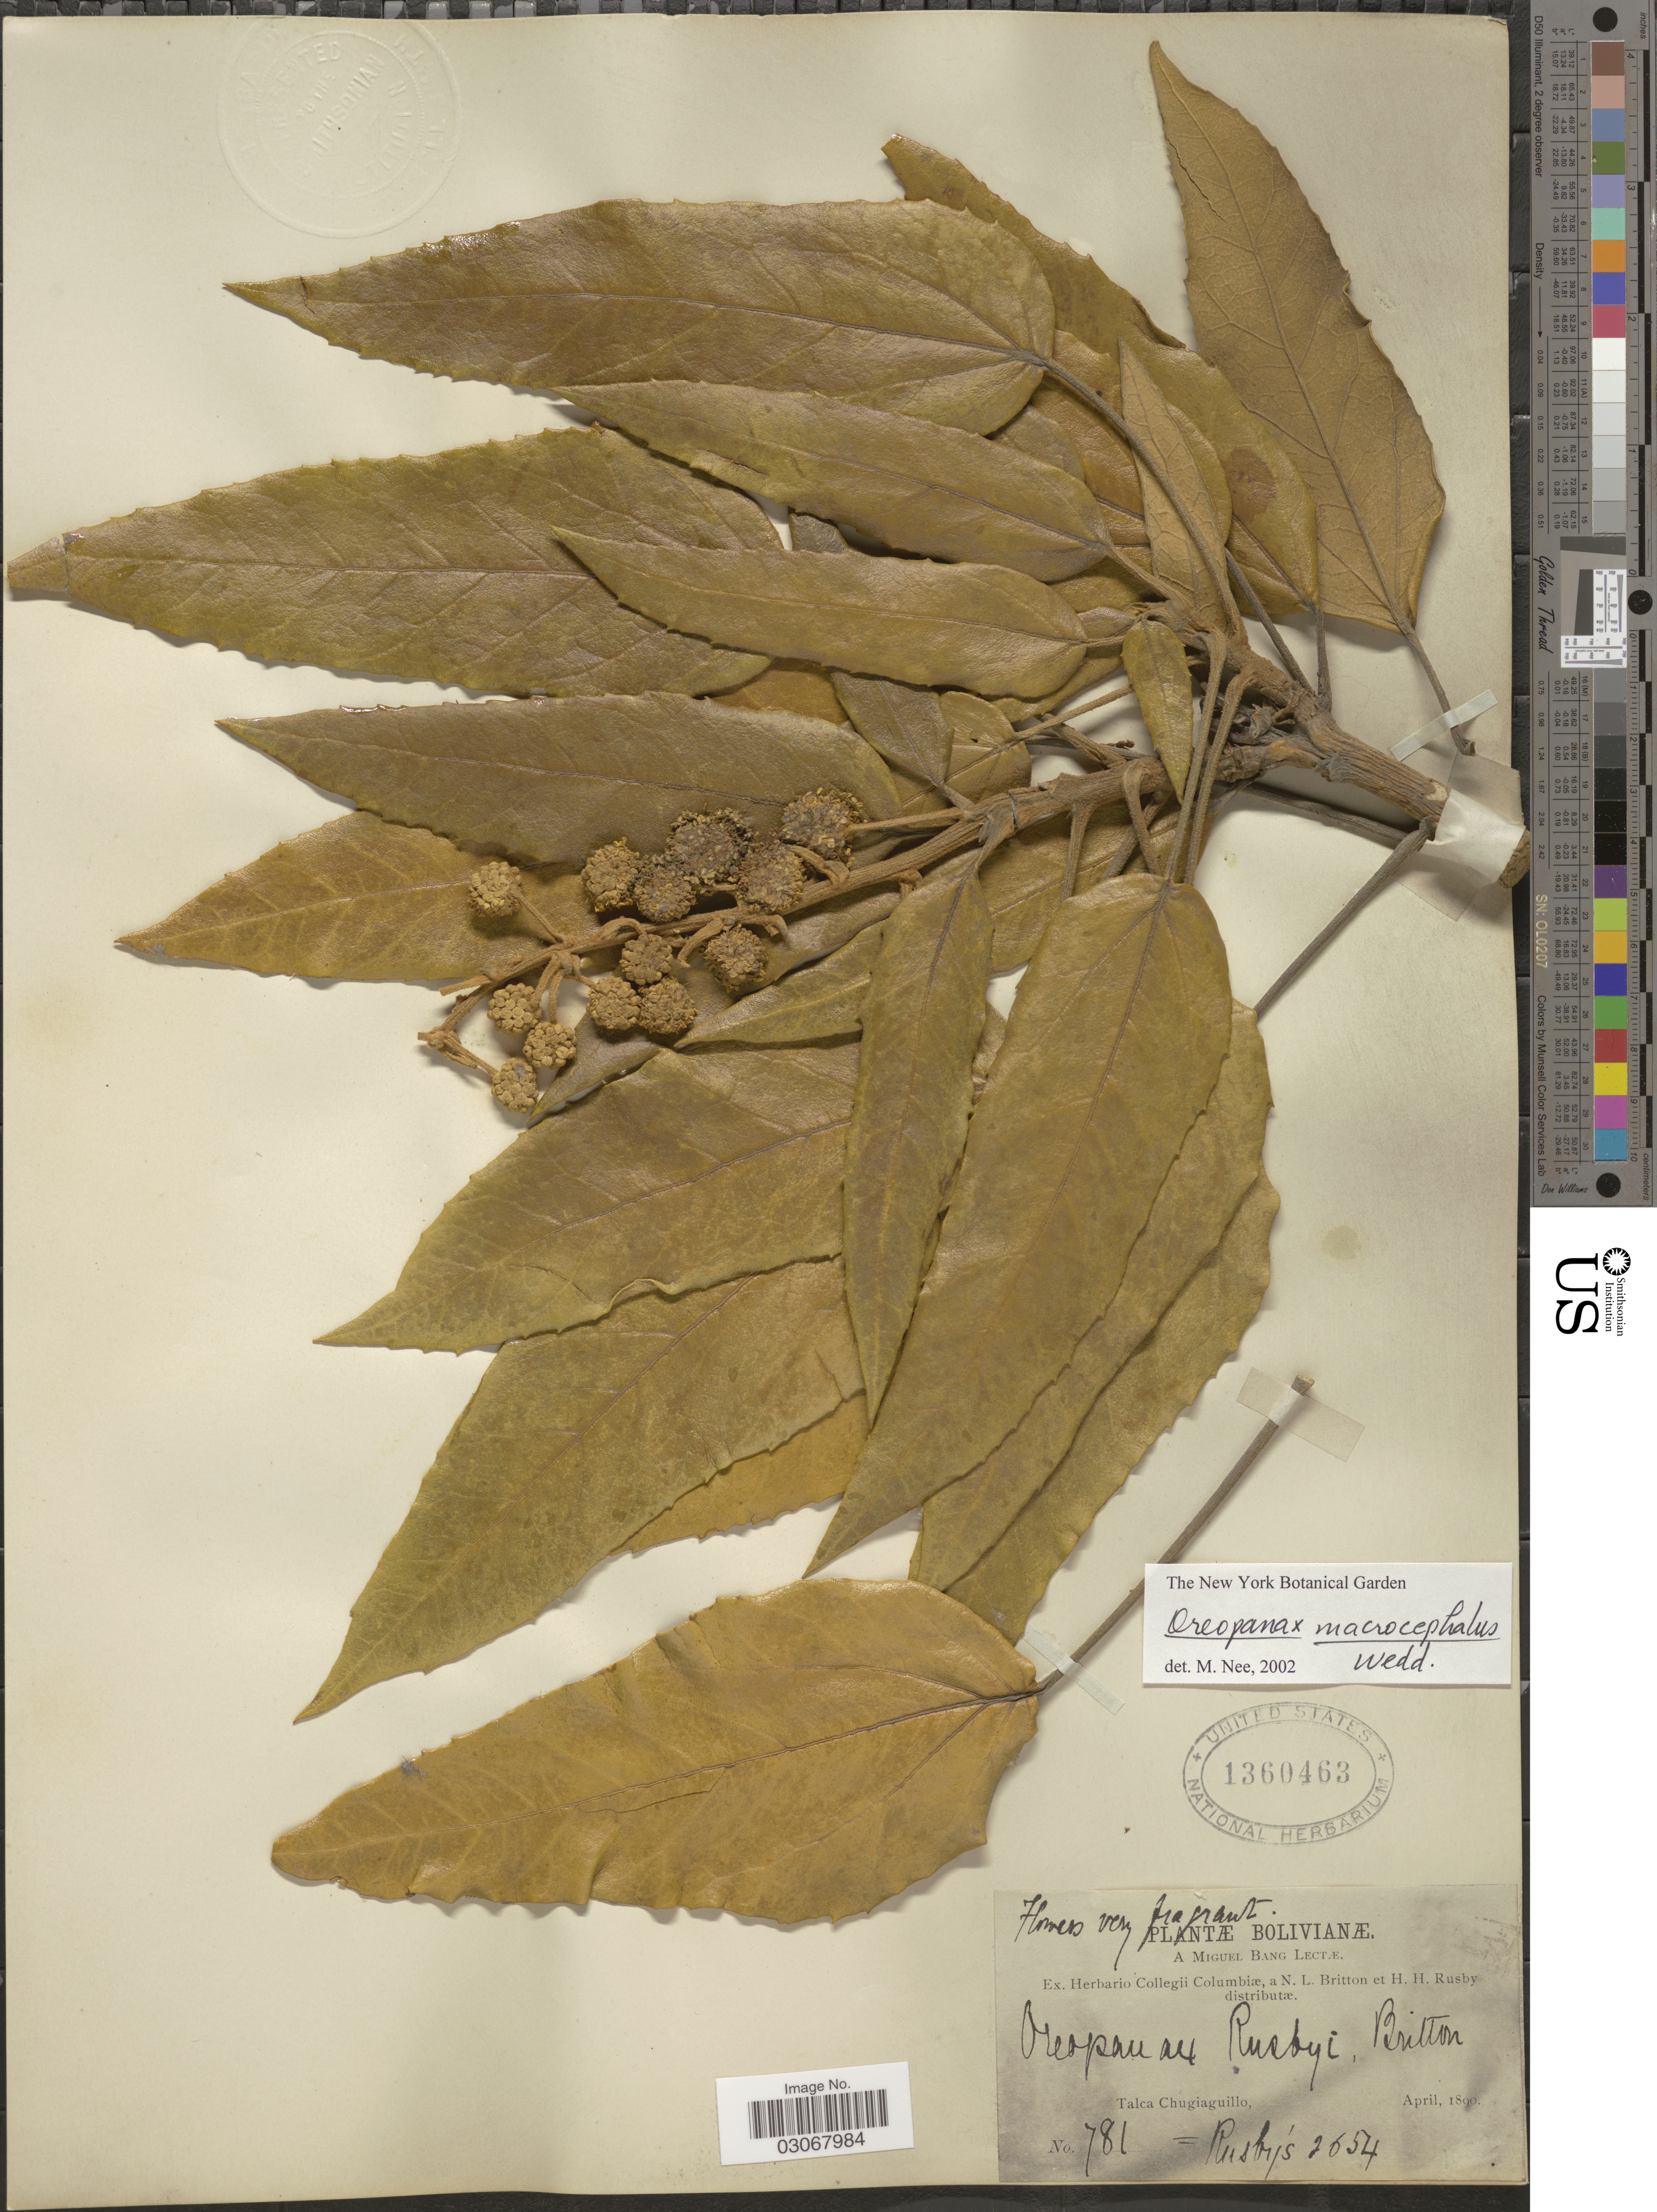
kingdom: Plantae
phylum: Tracheophyta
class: Magnoliopsida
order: Apiales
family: Araliaceae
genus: Oreopanax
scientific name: Oreopanax macrocephalus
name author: Decne. & Planch. ex Wedd.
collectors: M. Bang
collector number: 781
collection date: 1890-04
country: Bolivia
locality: Bolivianæ. Talca Chugiaguillo.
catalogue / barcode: US 1360463